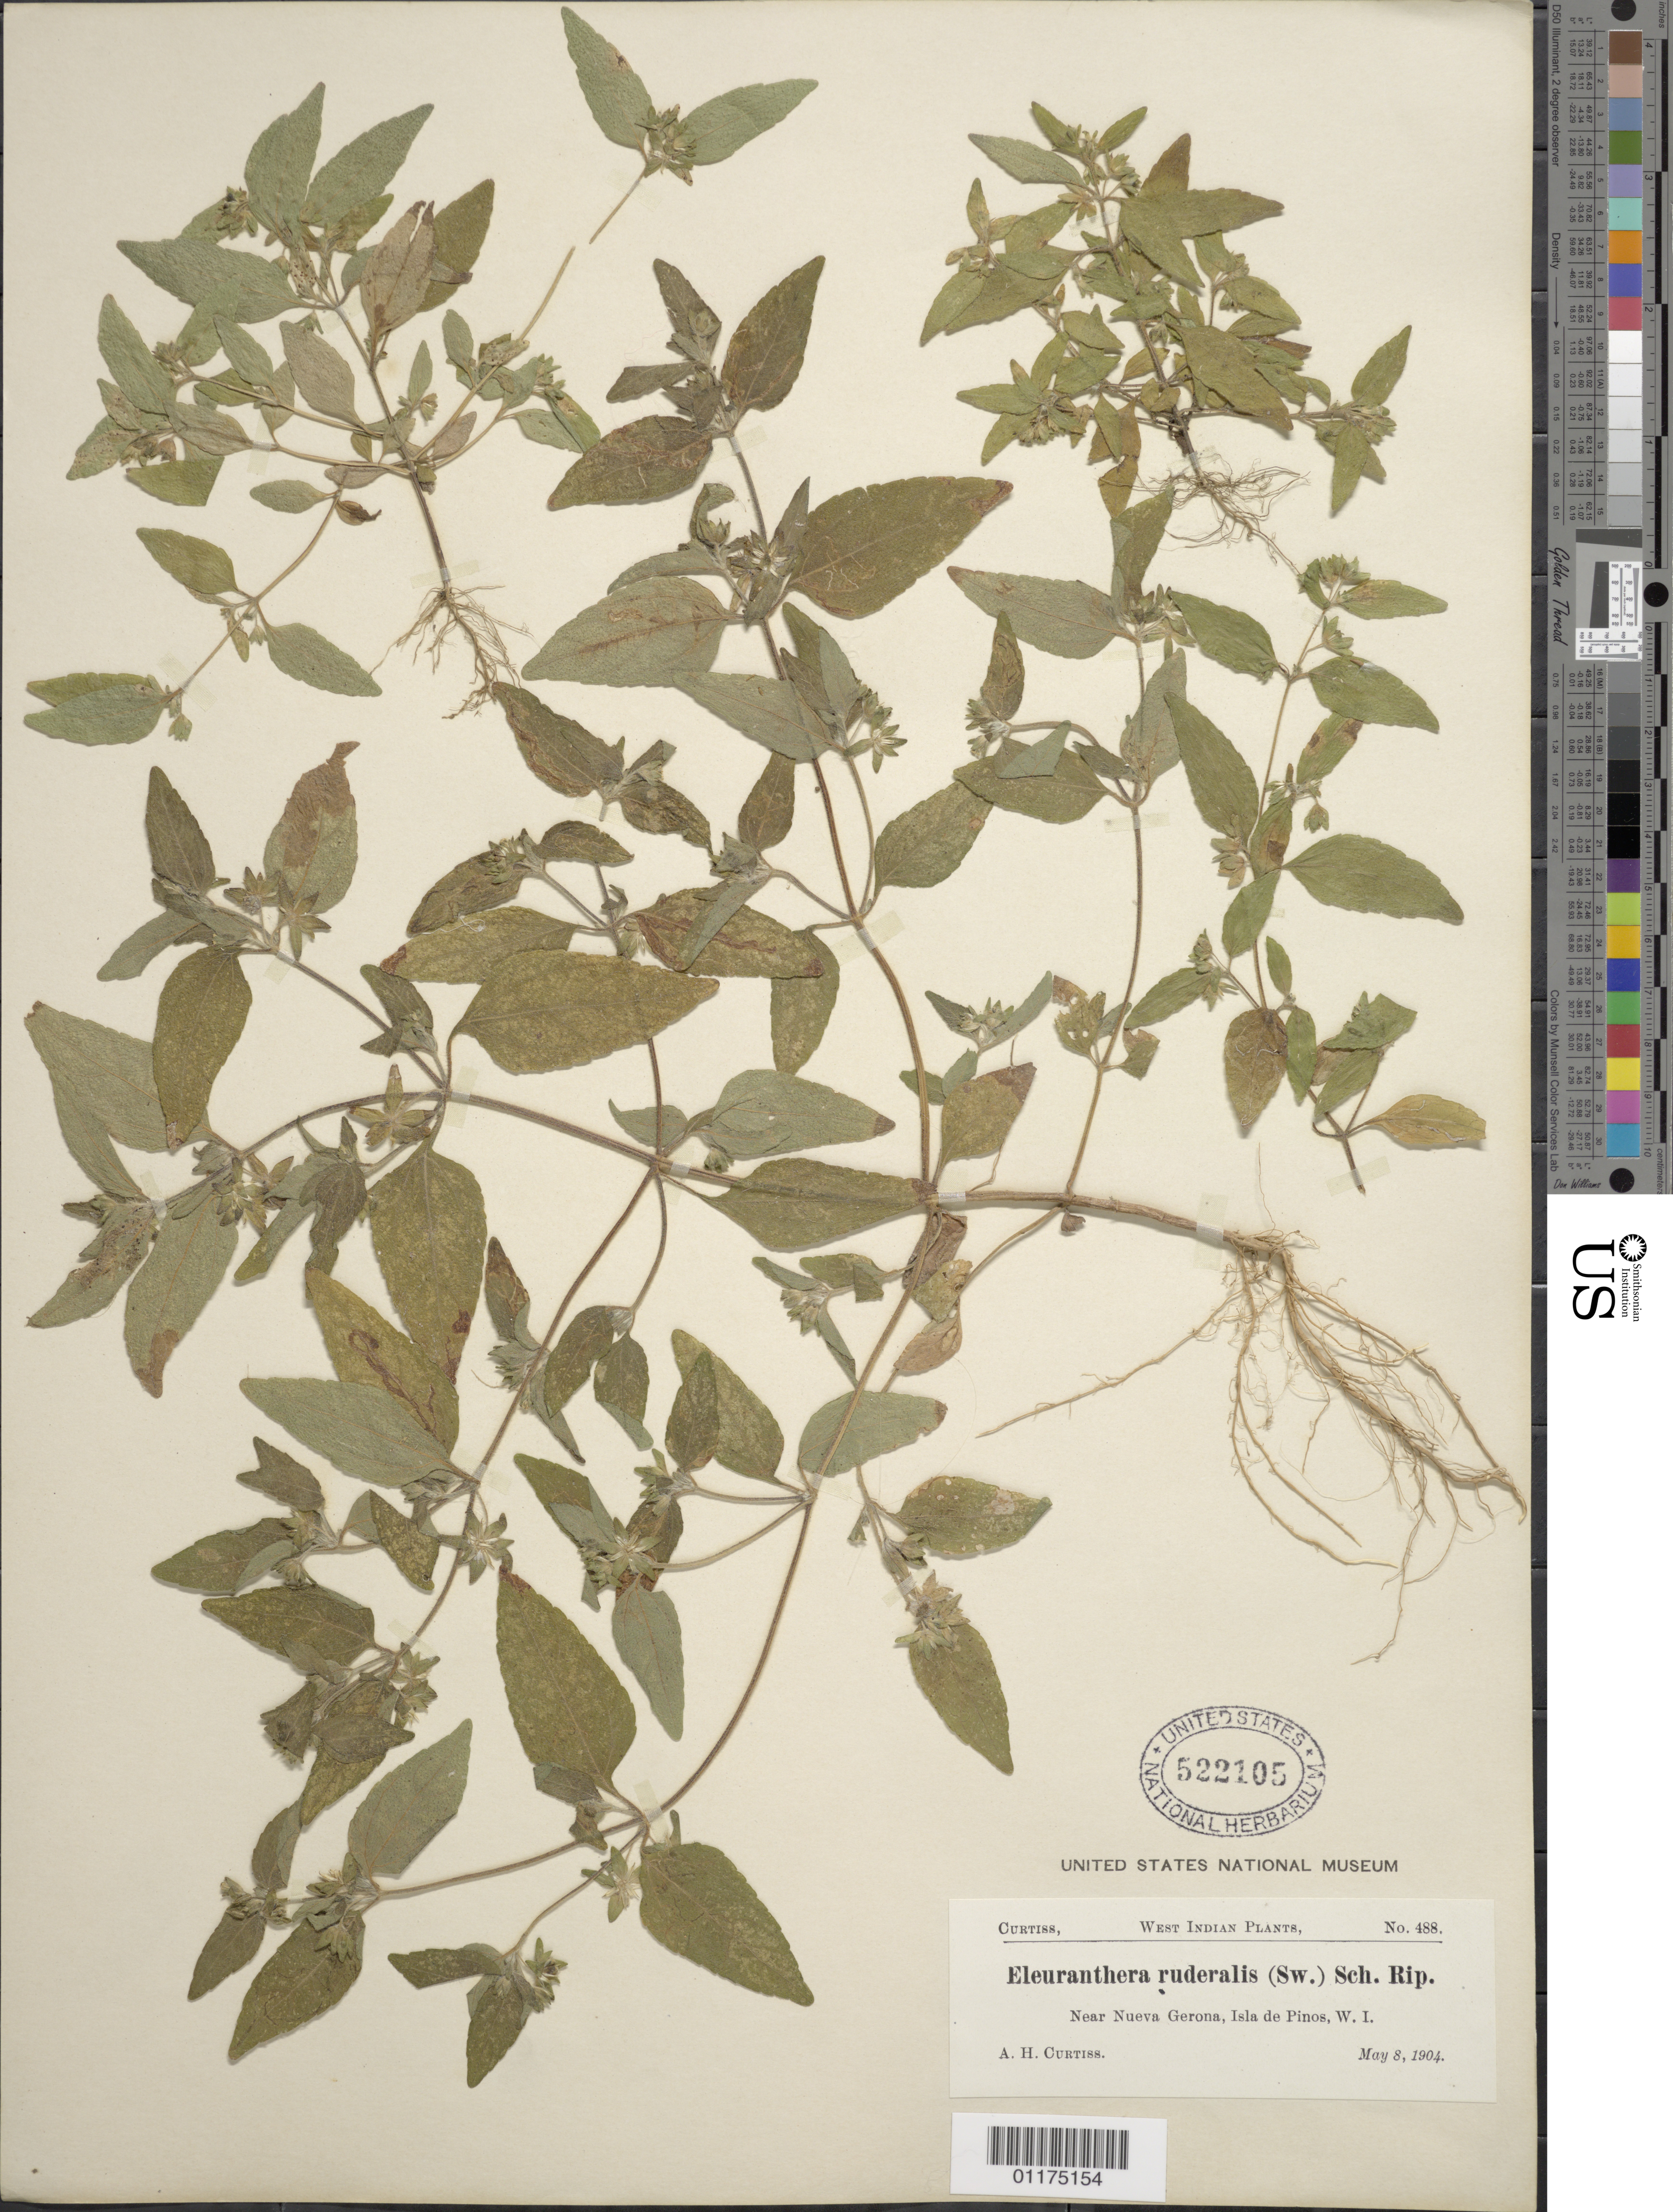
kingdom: Plantae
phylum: Tracheophyta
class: Magnoliopsida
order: Asterales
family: Asteraceae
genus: Eleutheranthera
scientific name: Eleutheranthera ruderalis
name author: (Sw.) Sch. Bip.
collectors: A. H. Curtiss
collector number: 488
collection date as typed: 08 May 1904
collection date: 1904-05-08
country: Cuba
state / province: Isla de la Juventud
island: Isla de la Juventud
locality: Near Nueva Gerona,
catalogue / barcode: US 522105